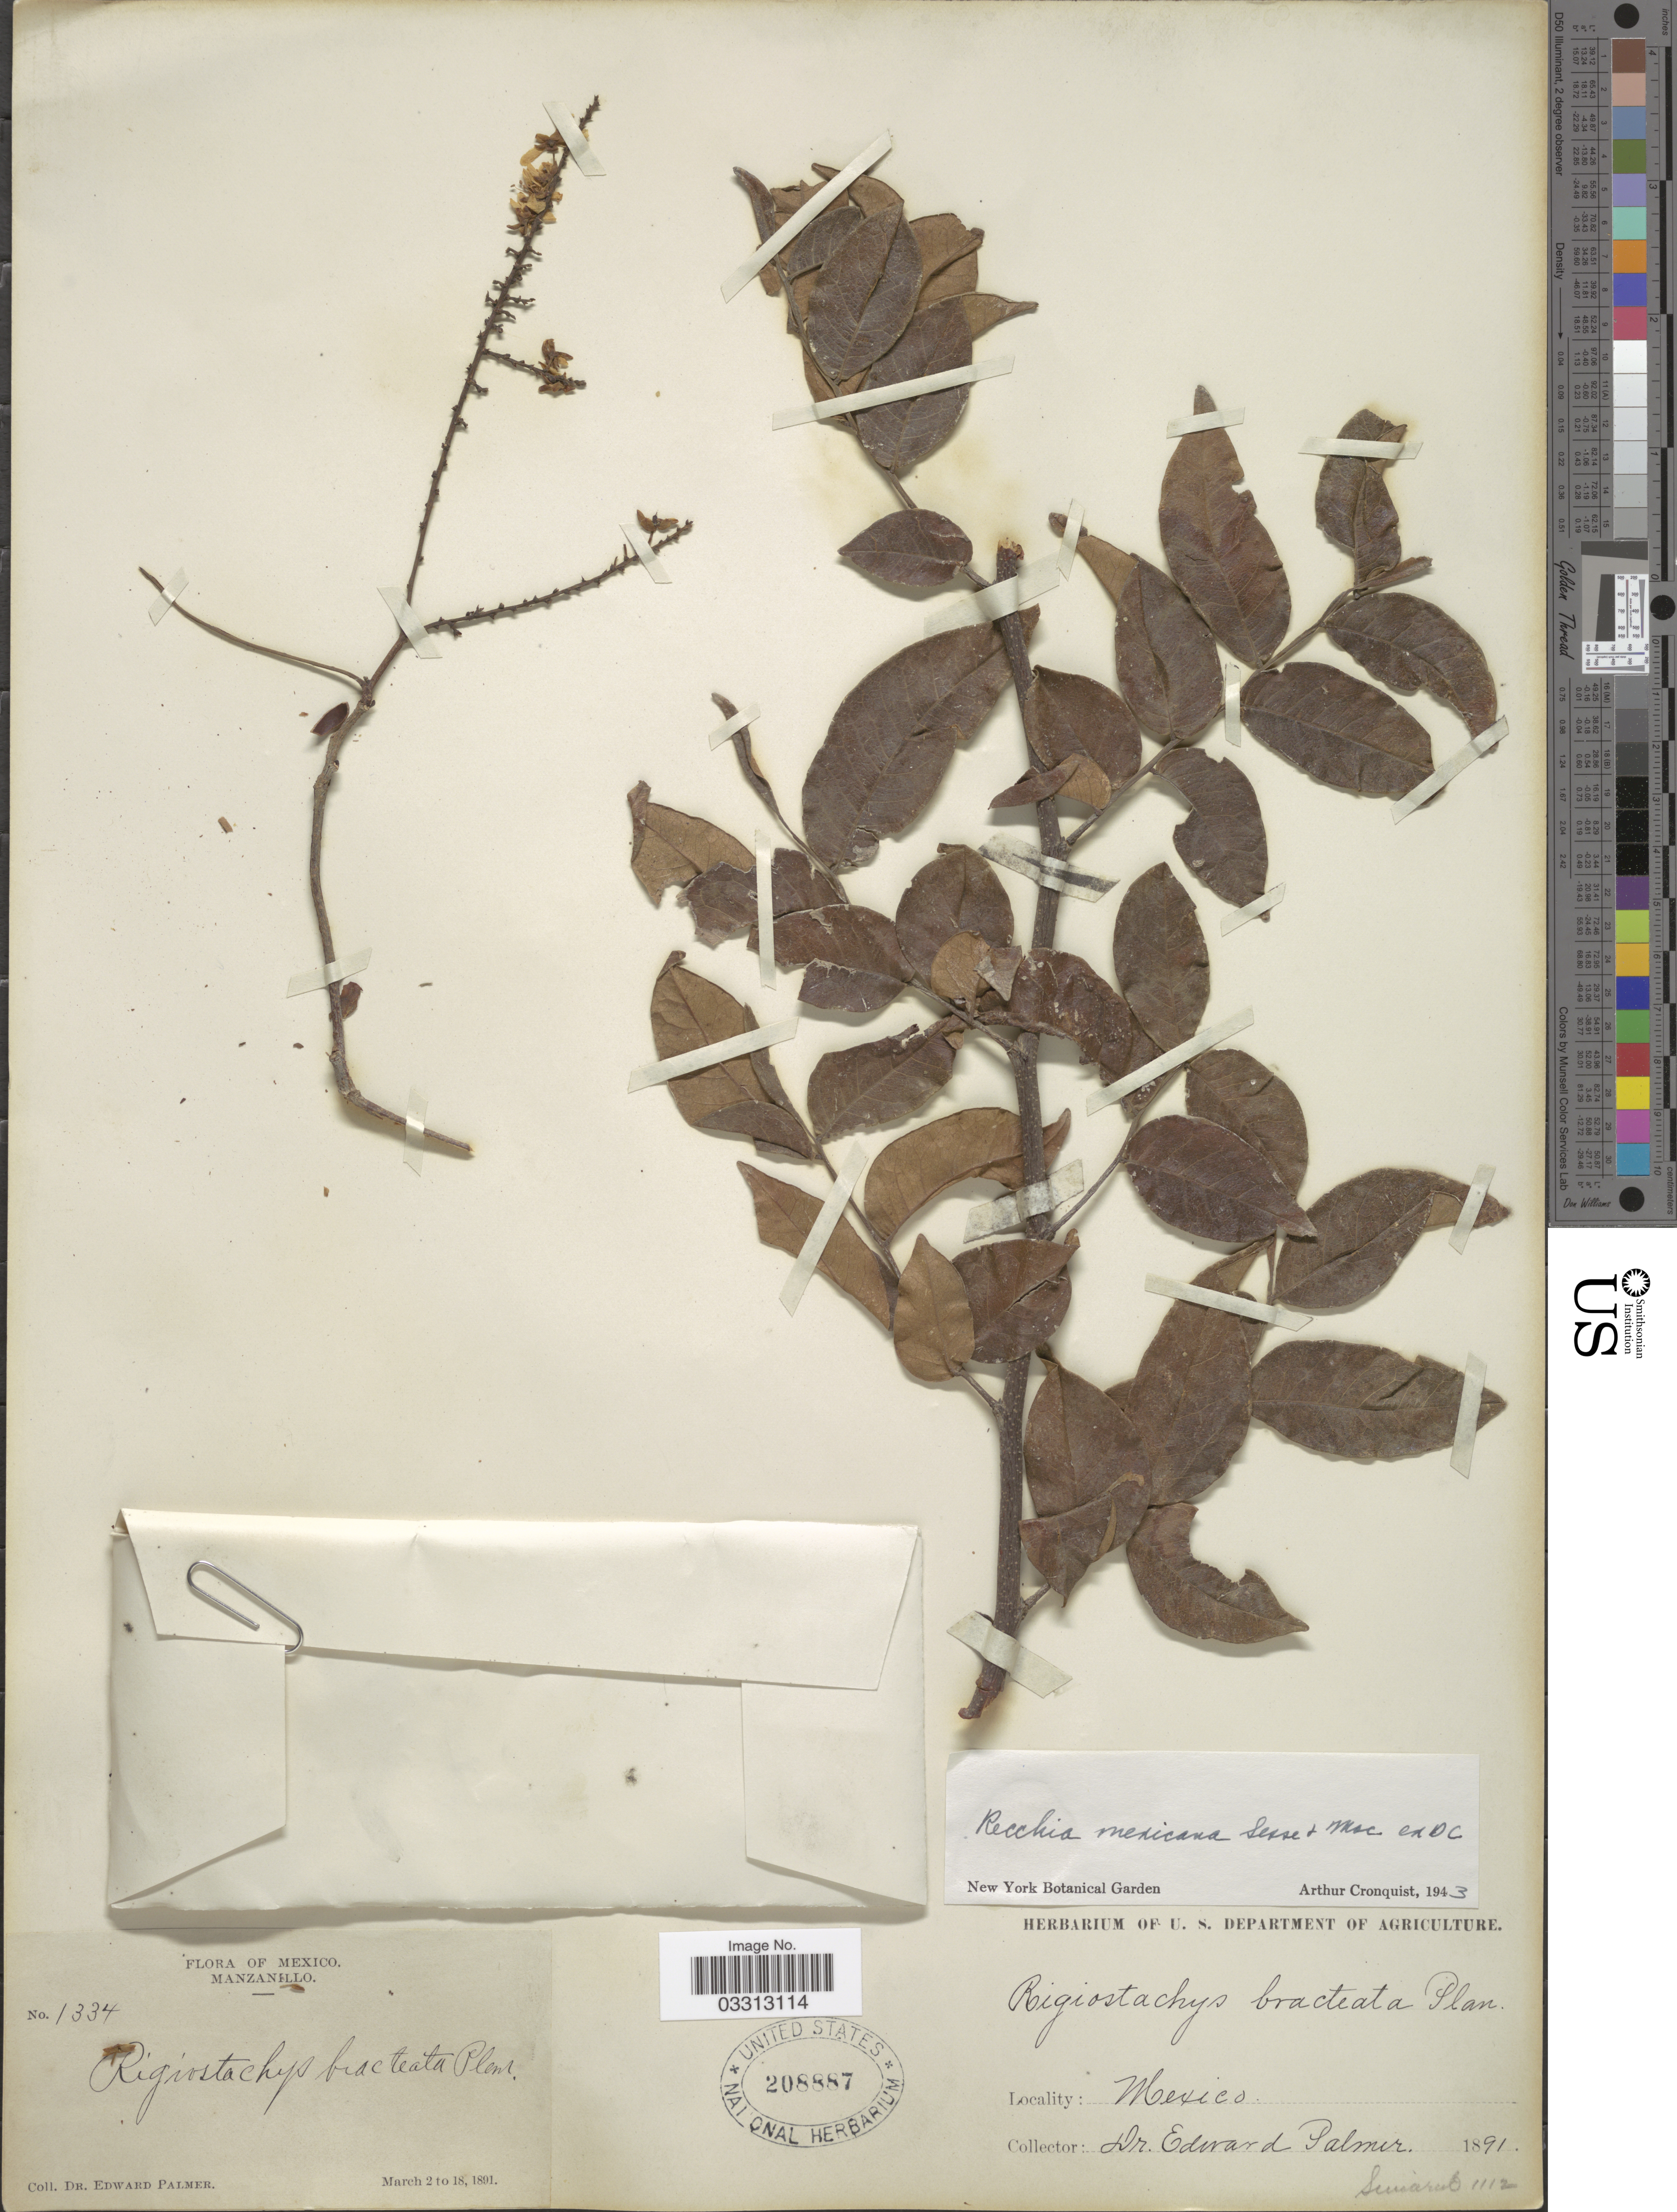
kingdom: Plantae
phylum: Tracheophyta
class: Magnoliopsida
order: Fabales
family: Surianaceae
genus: Recchia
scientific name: Recchia mexicana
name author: Moc. & Sessé ex DC.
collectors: E. Palmer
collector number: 1334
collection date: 1891-03-02/1891-03-18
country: Mexico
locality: Manzanillo.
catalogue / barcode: US 208887